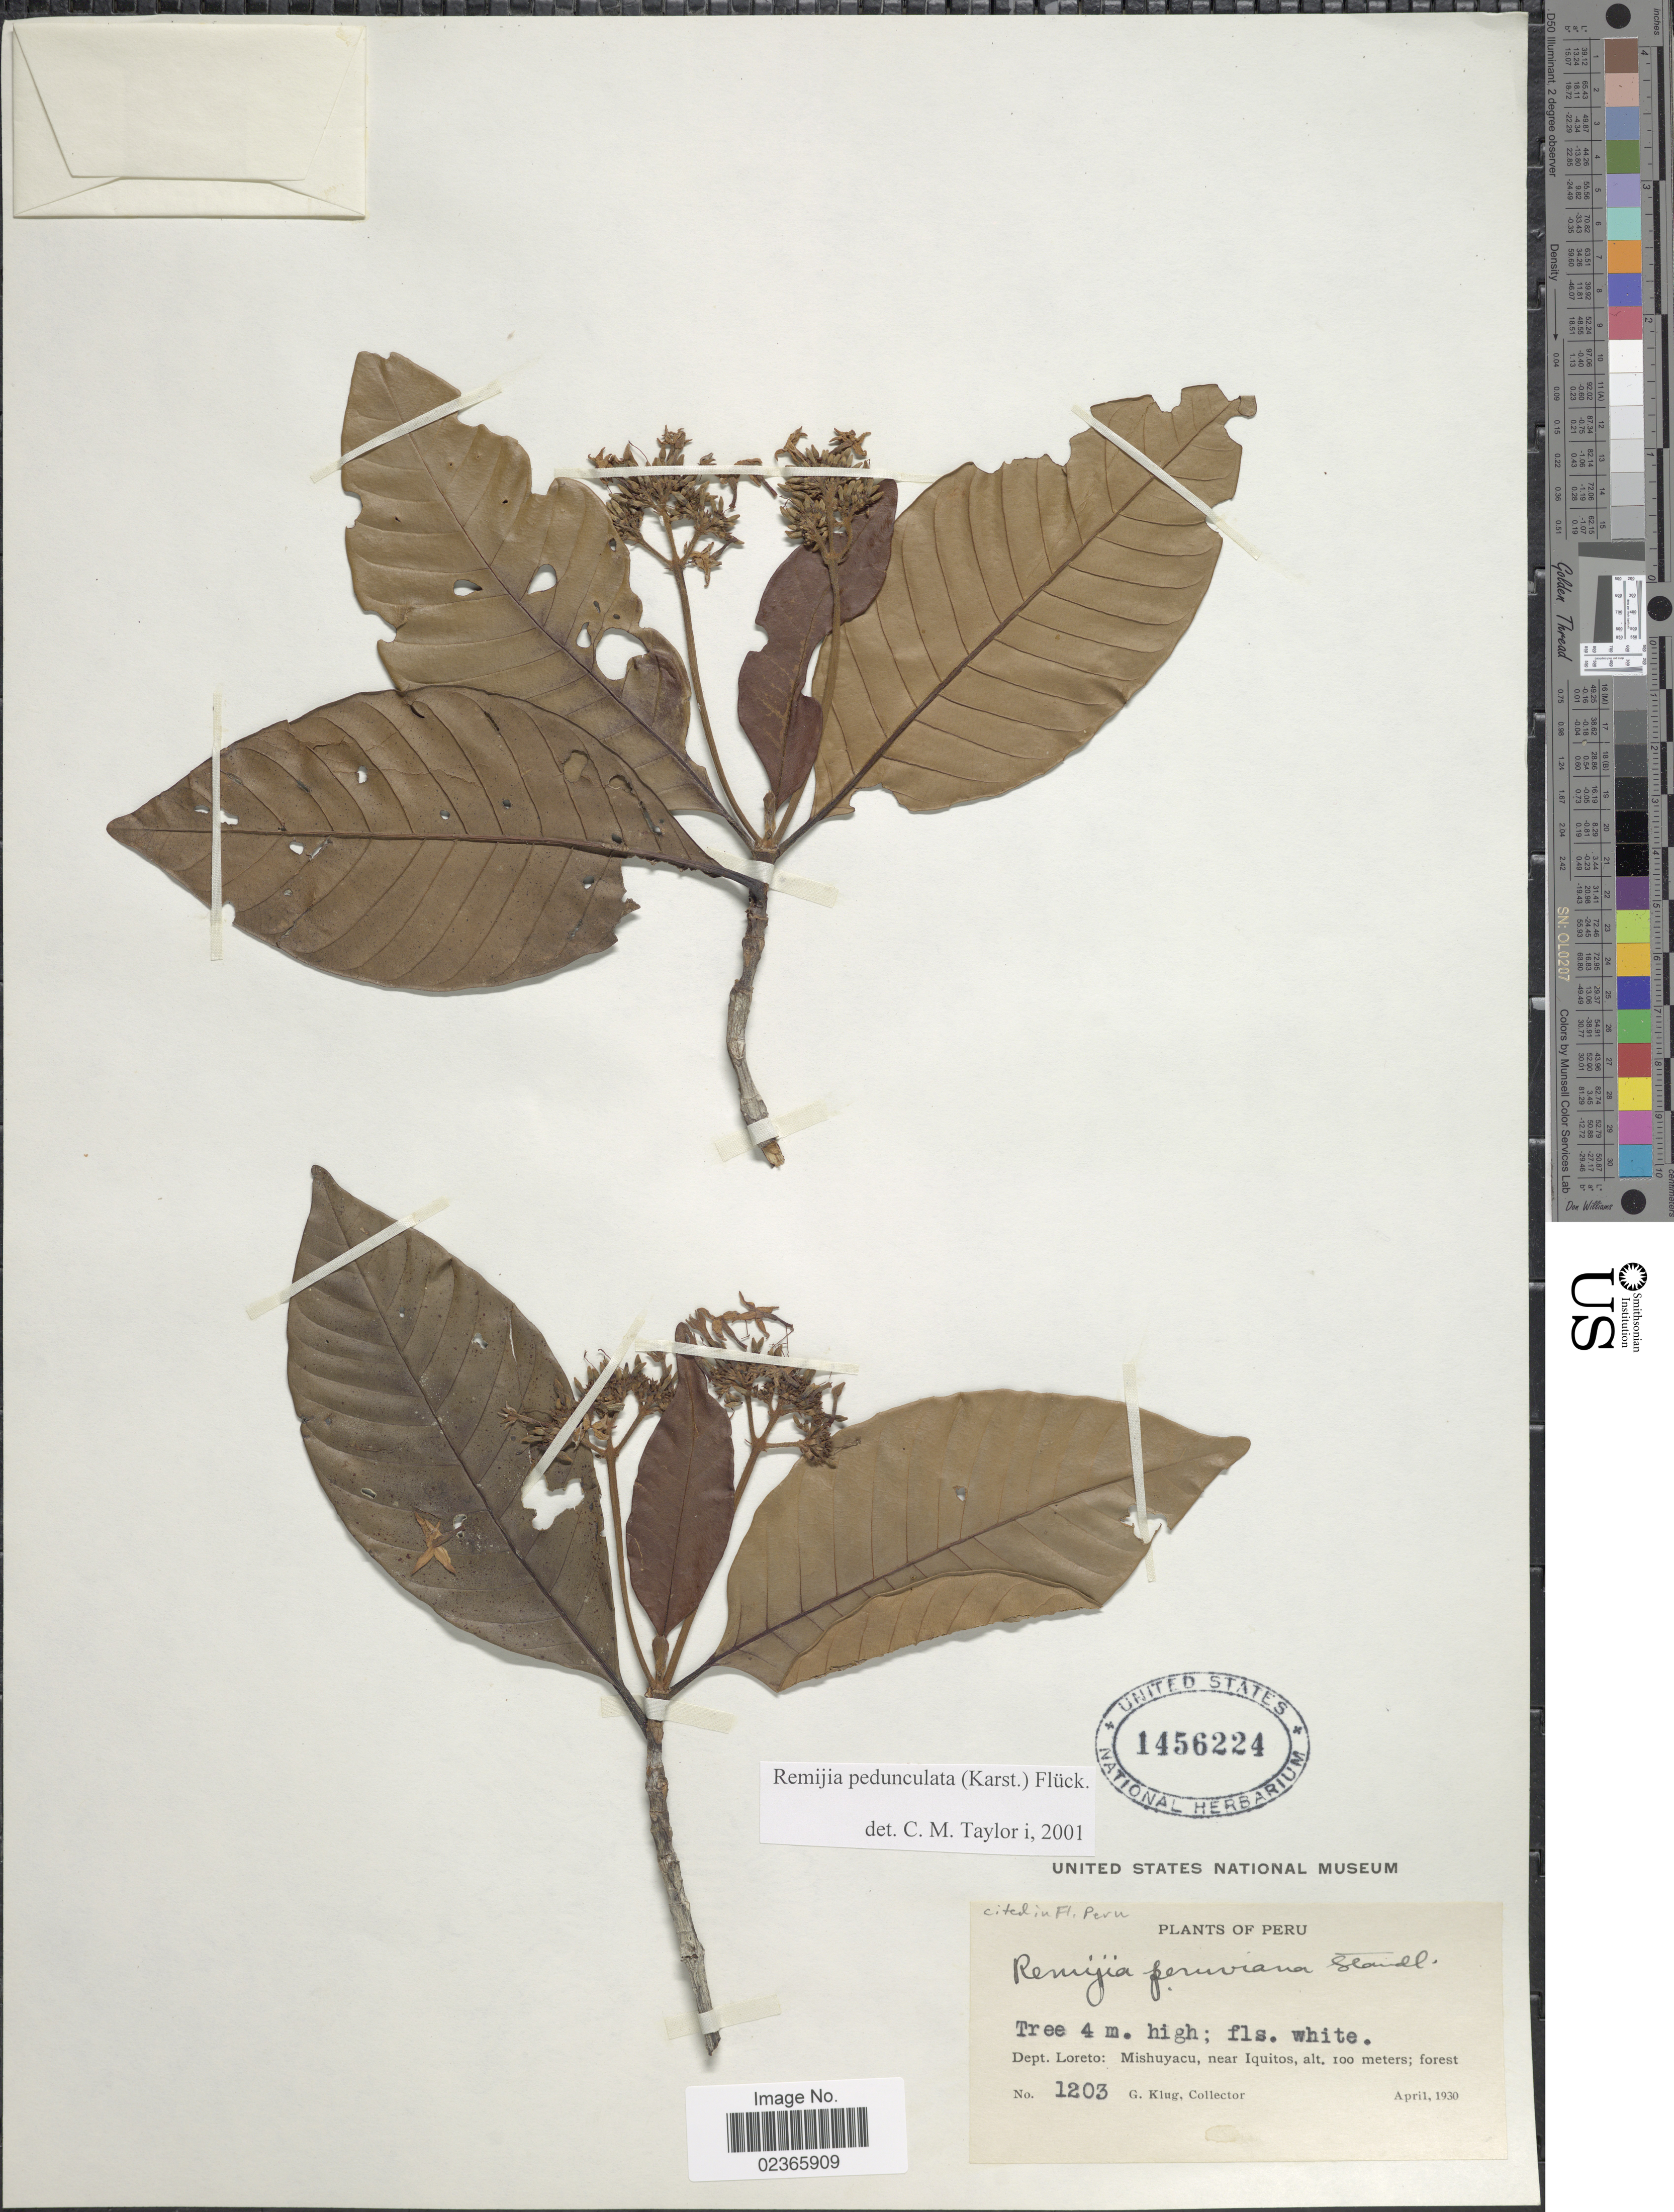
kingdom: Plantae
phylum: Tracheophyta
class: Magnoliopsida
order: Gentianales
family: Rubiaceae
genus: Remijia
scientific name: Remijia pedunculata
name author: (H. Karst.) Fluck.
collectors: G. Klug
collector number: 1203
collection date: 1930-04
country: Peru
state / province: Loreto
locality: Mishuyacu, near Iquitos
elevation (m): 100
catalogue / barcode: US 1456224